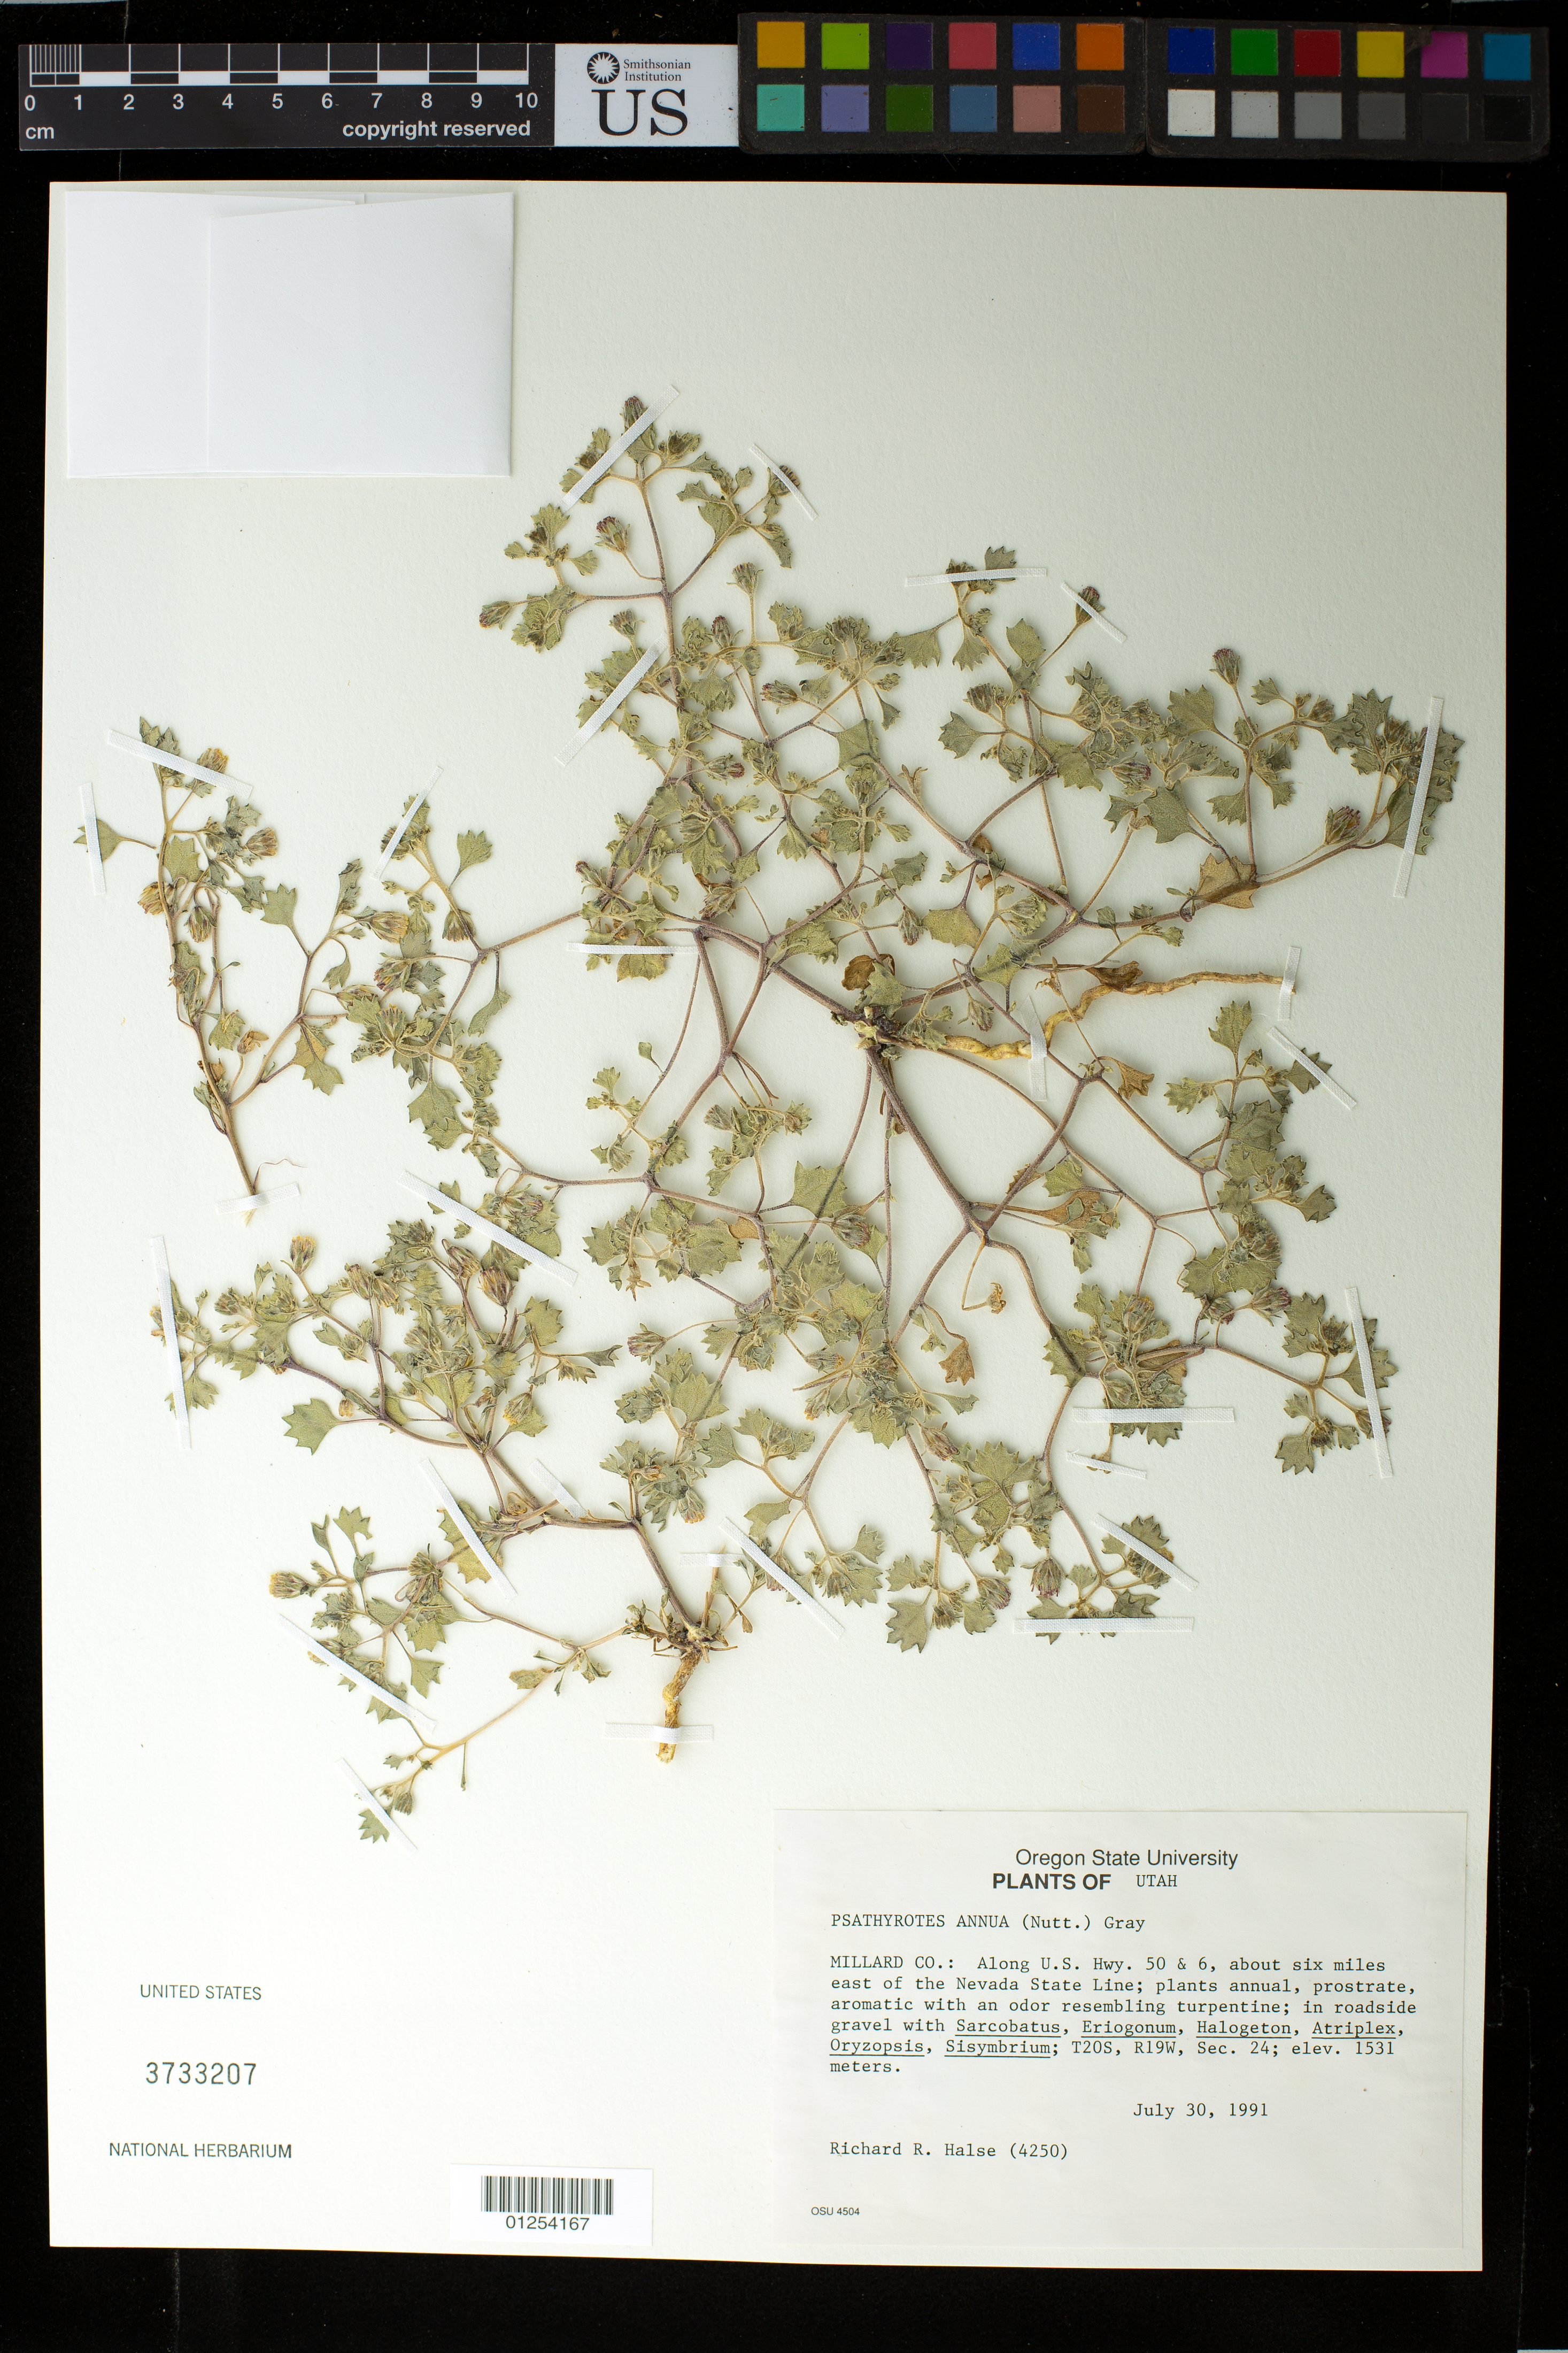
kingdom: Plantae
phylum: Tracheophyta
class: Magnoliopsida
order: Asterales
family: Asteraceae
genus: Psathyrotes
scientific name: Psathyrotes annua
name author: (Nutt.) A. Gray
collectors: R. Halse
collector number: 4250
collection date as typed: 30 Jul 1991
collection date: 1991-07-30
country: United States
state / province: Utah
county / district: Millard County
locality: Along U.S. Hwy. 50 & 6, about six miles east of the Nevada State Line. T20S, R19W, Sec. 24.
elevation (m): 1531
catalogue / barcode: US 3733207